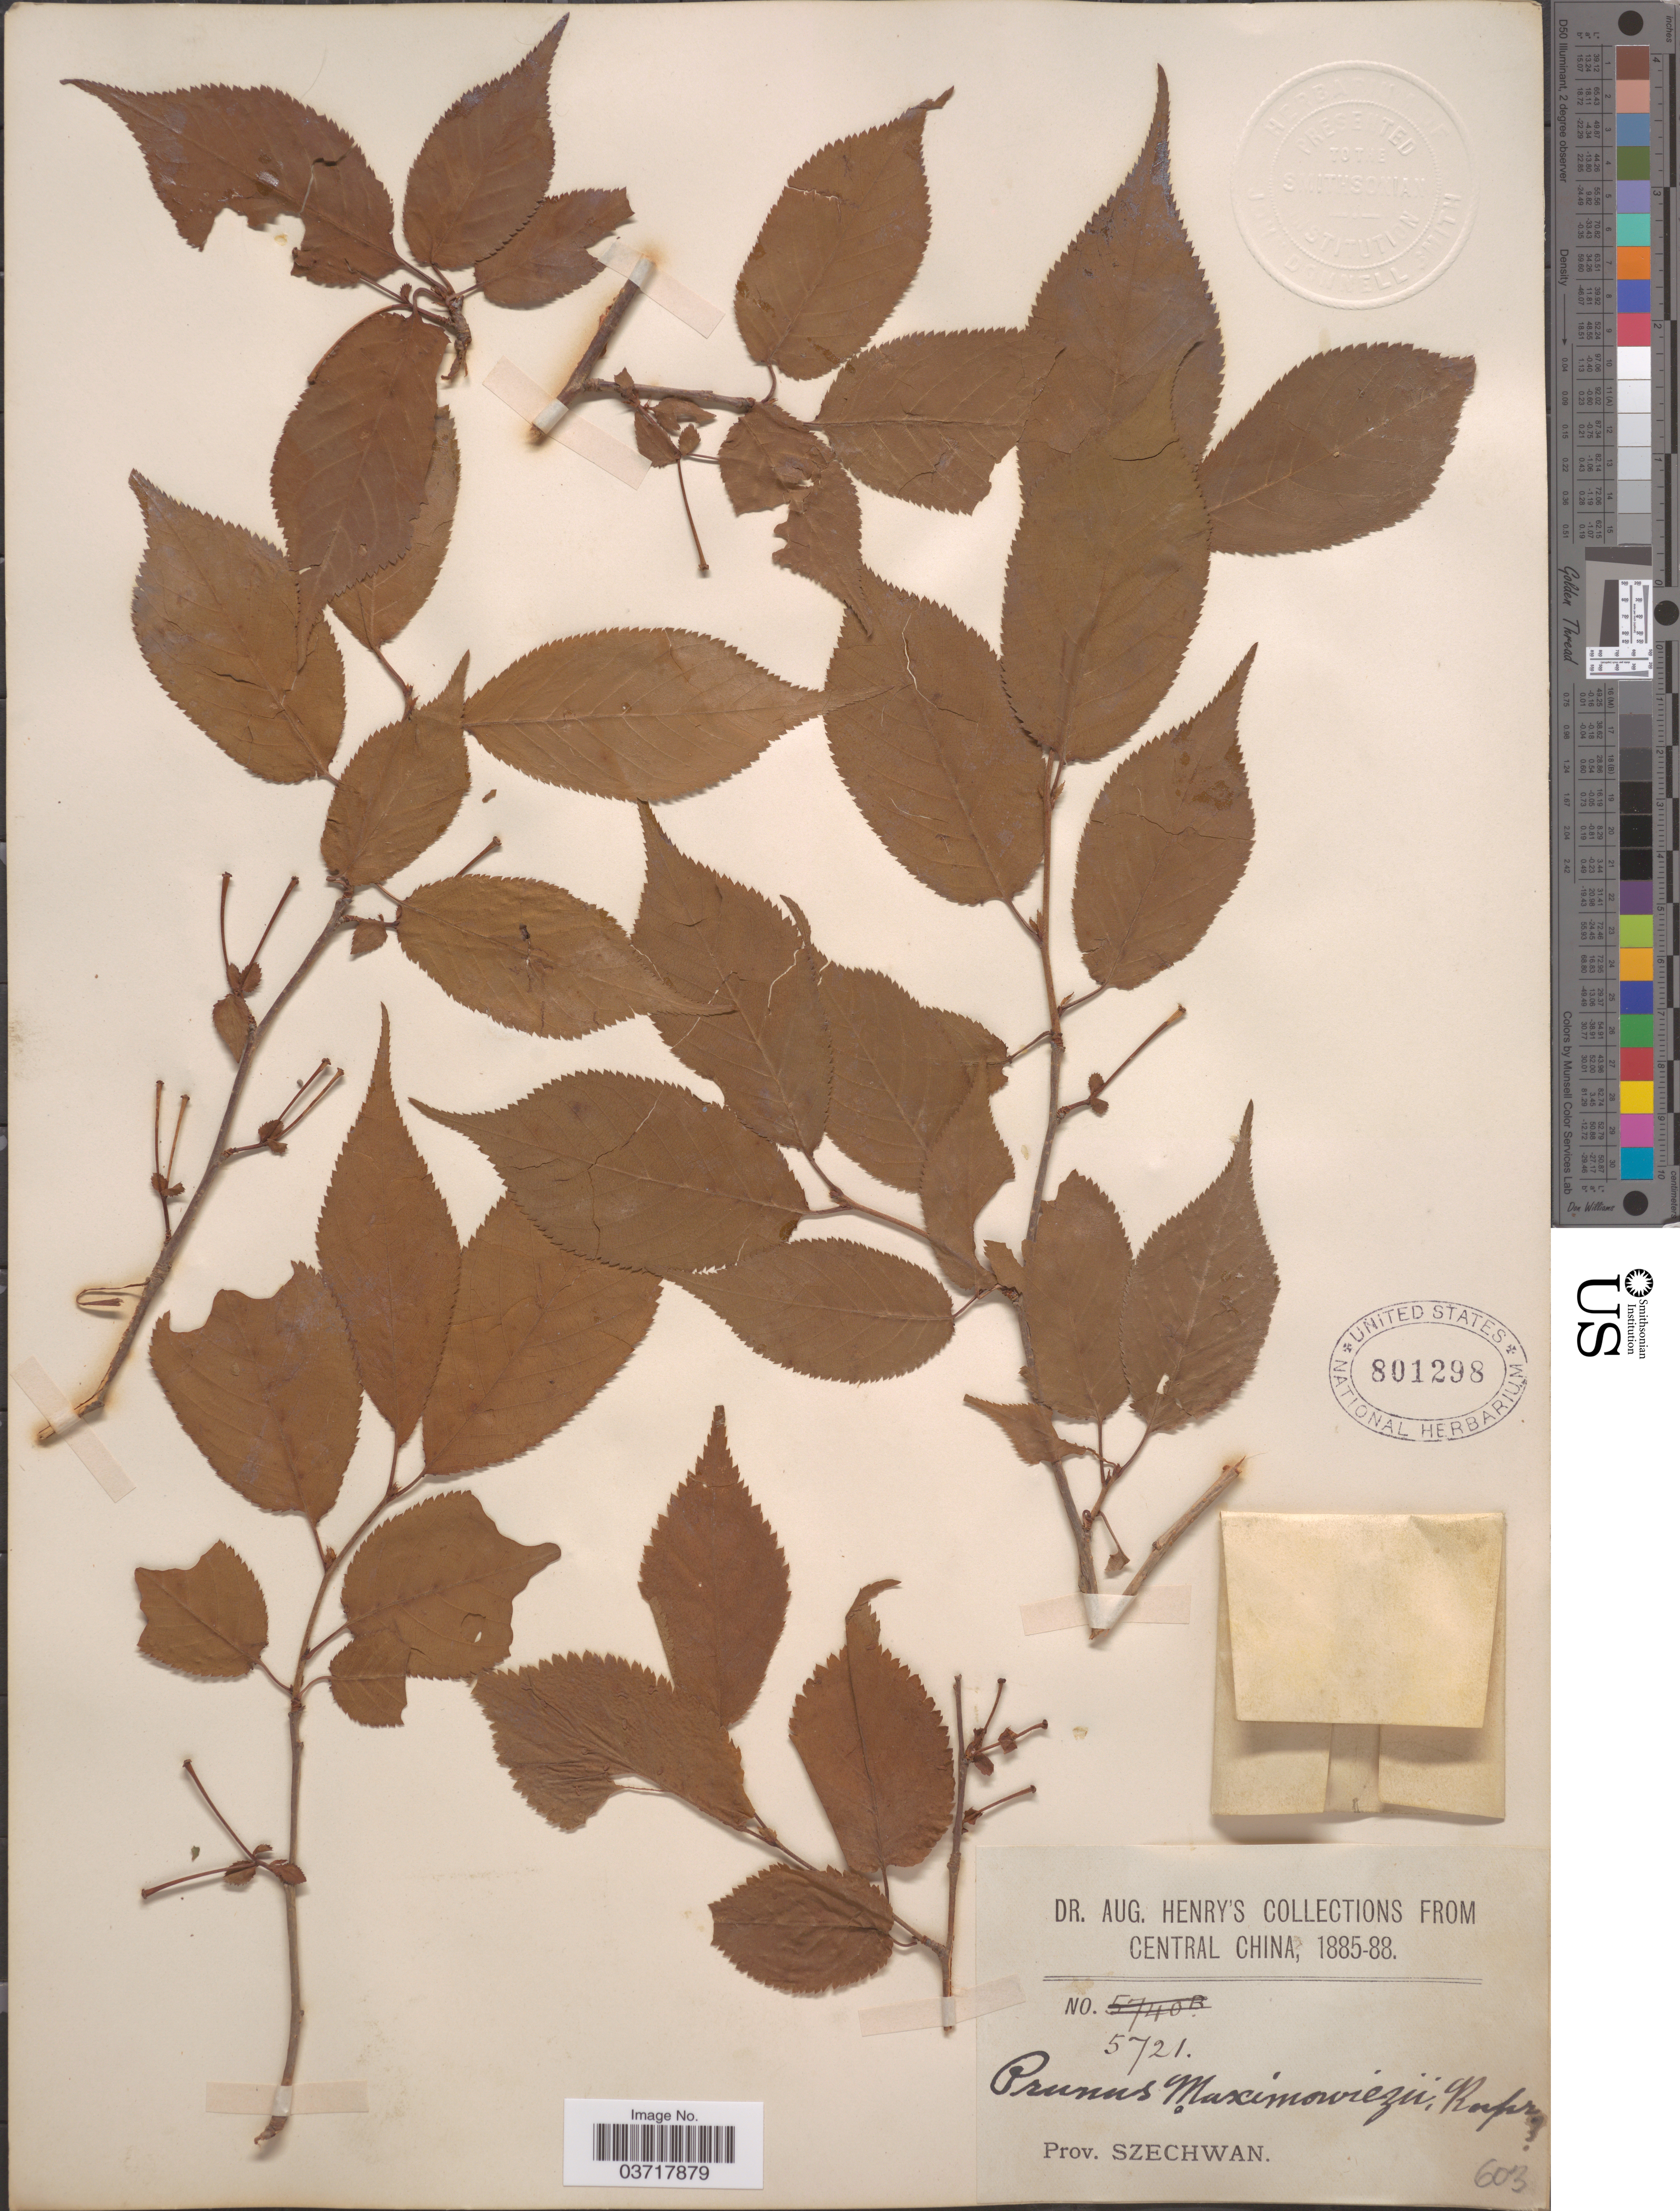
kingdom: Plantae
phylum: Tracheophyta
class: Magnoliopsida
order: Rosales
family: Rosaceae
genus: Prunus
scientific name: Prunus maximowiczii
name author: Rupr.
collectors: A. Henry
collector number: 5721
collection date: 1885/1888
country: China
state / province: Sichuan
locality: Central China. Prov. Szechwan.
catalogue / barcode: US 801298